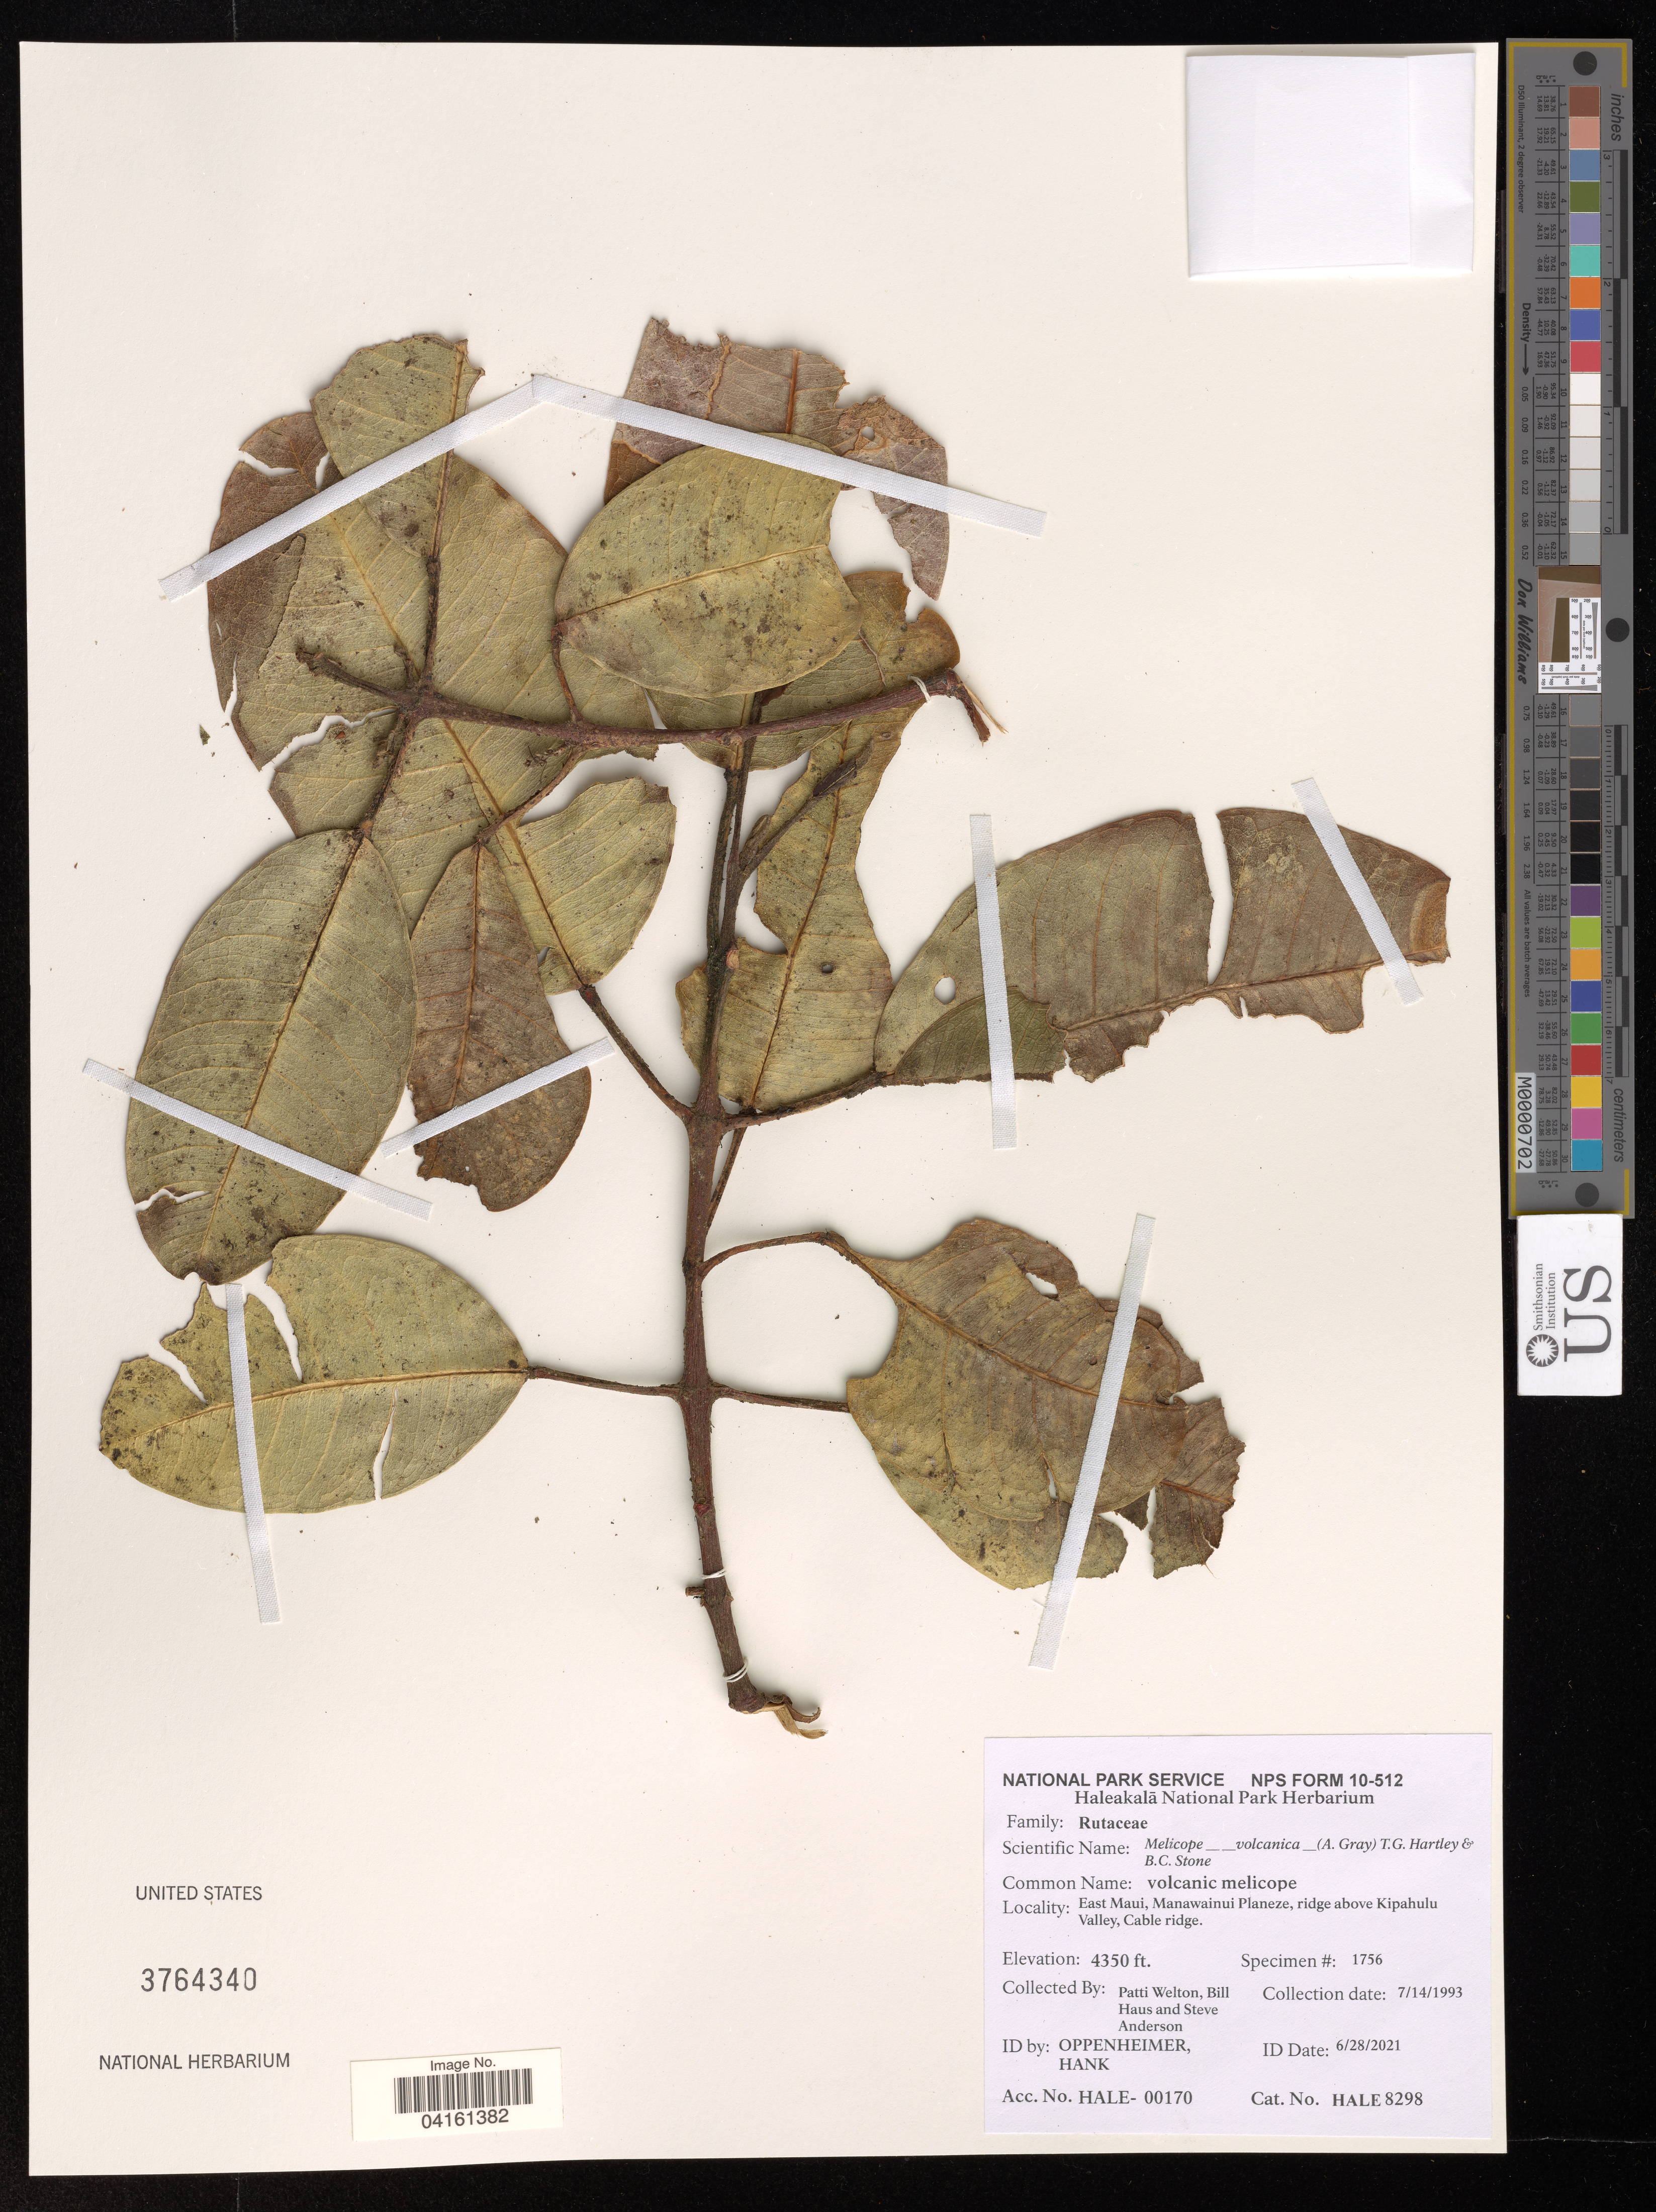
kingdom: Plantae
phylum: Tracheophyta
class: Magnoliopsida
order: Sapindales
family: Rutaceae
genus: Melicope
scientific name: Melicope volcanica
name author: (A. Gray) T.G. Hartley & B.C. Stone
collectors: P. Welton, B. Haus & S. Anderson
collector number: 1756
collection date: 1993-07-14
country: United States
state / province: Hawaii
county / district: Maui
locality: East Maui, Manawainui Planeze, ridge above Kipahulu Valley, Cable ridge.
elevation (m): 1326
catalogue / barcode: US 3764340